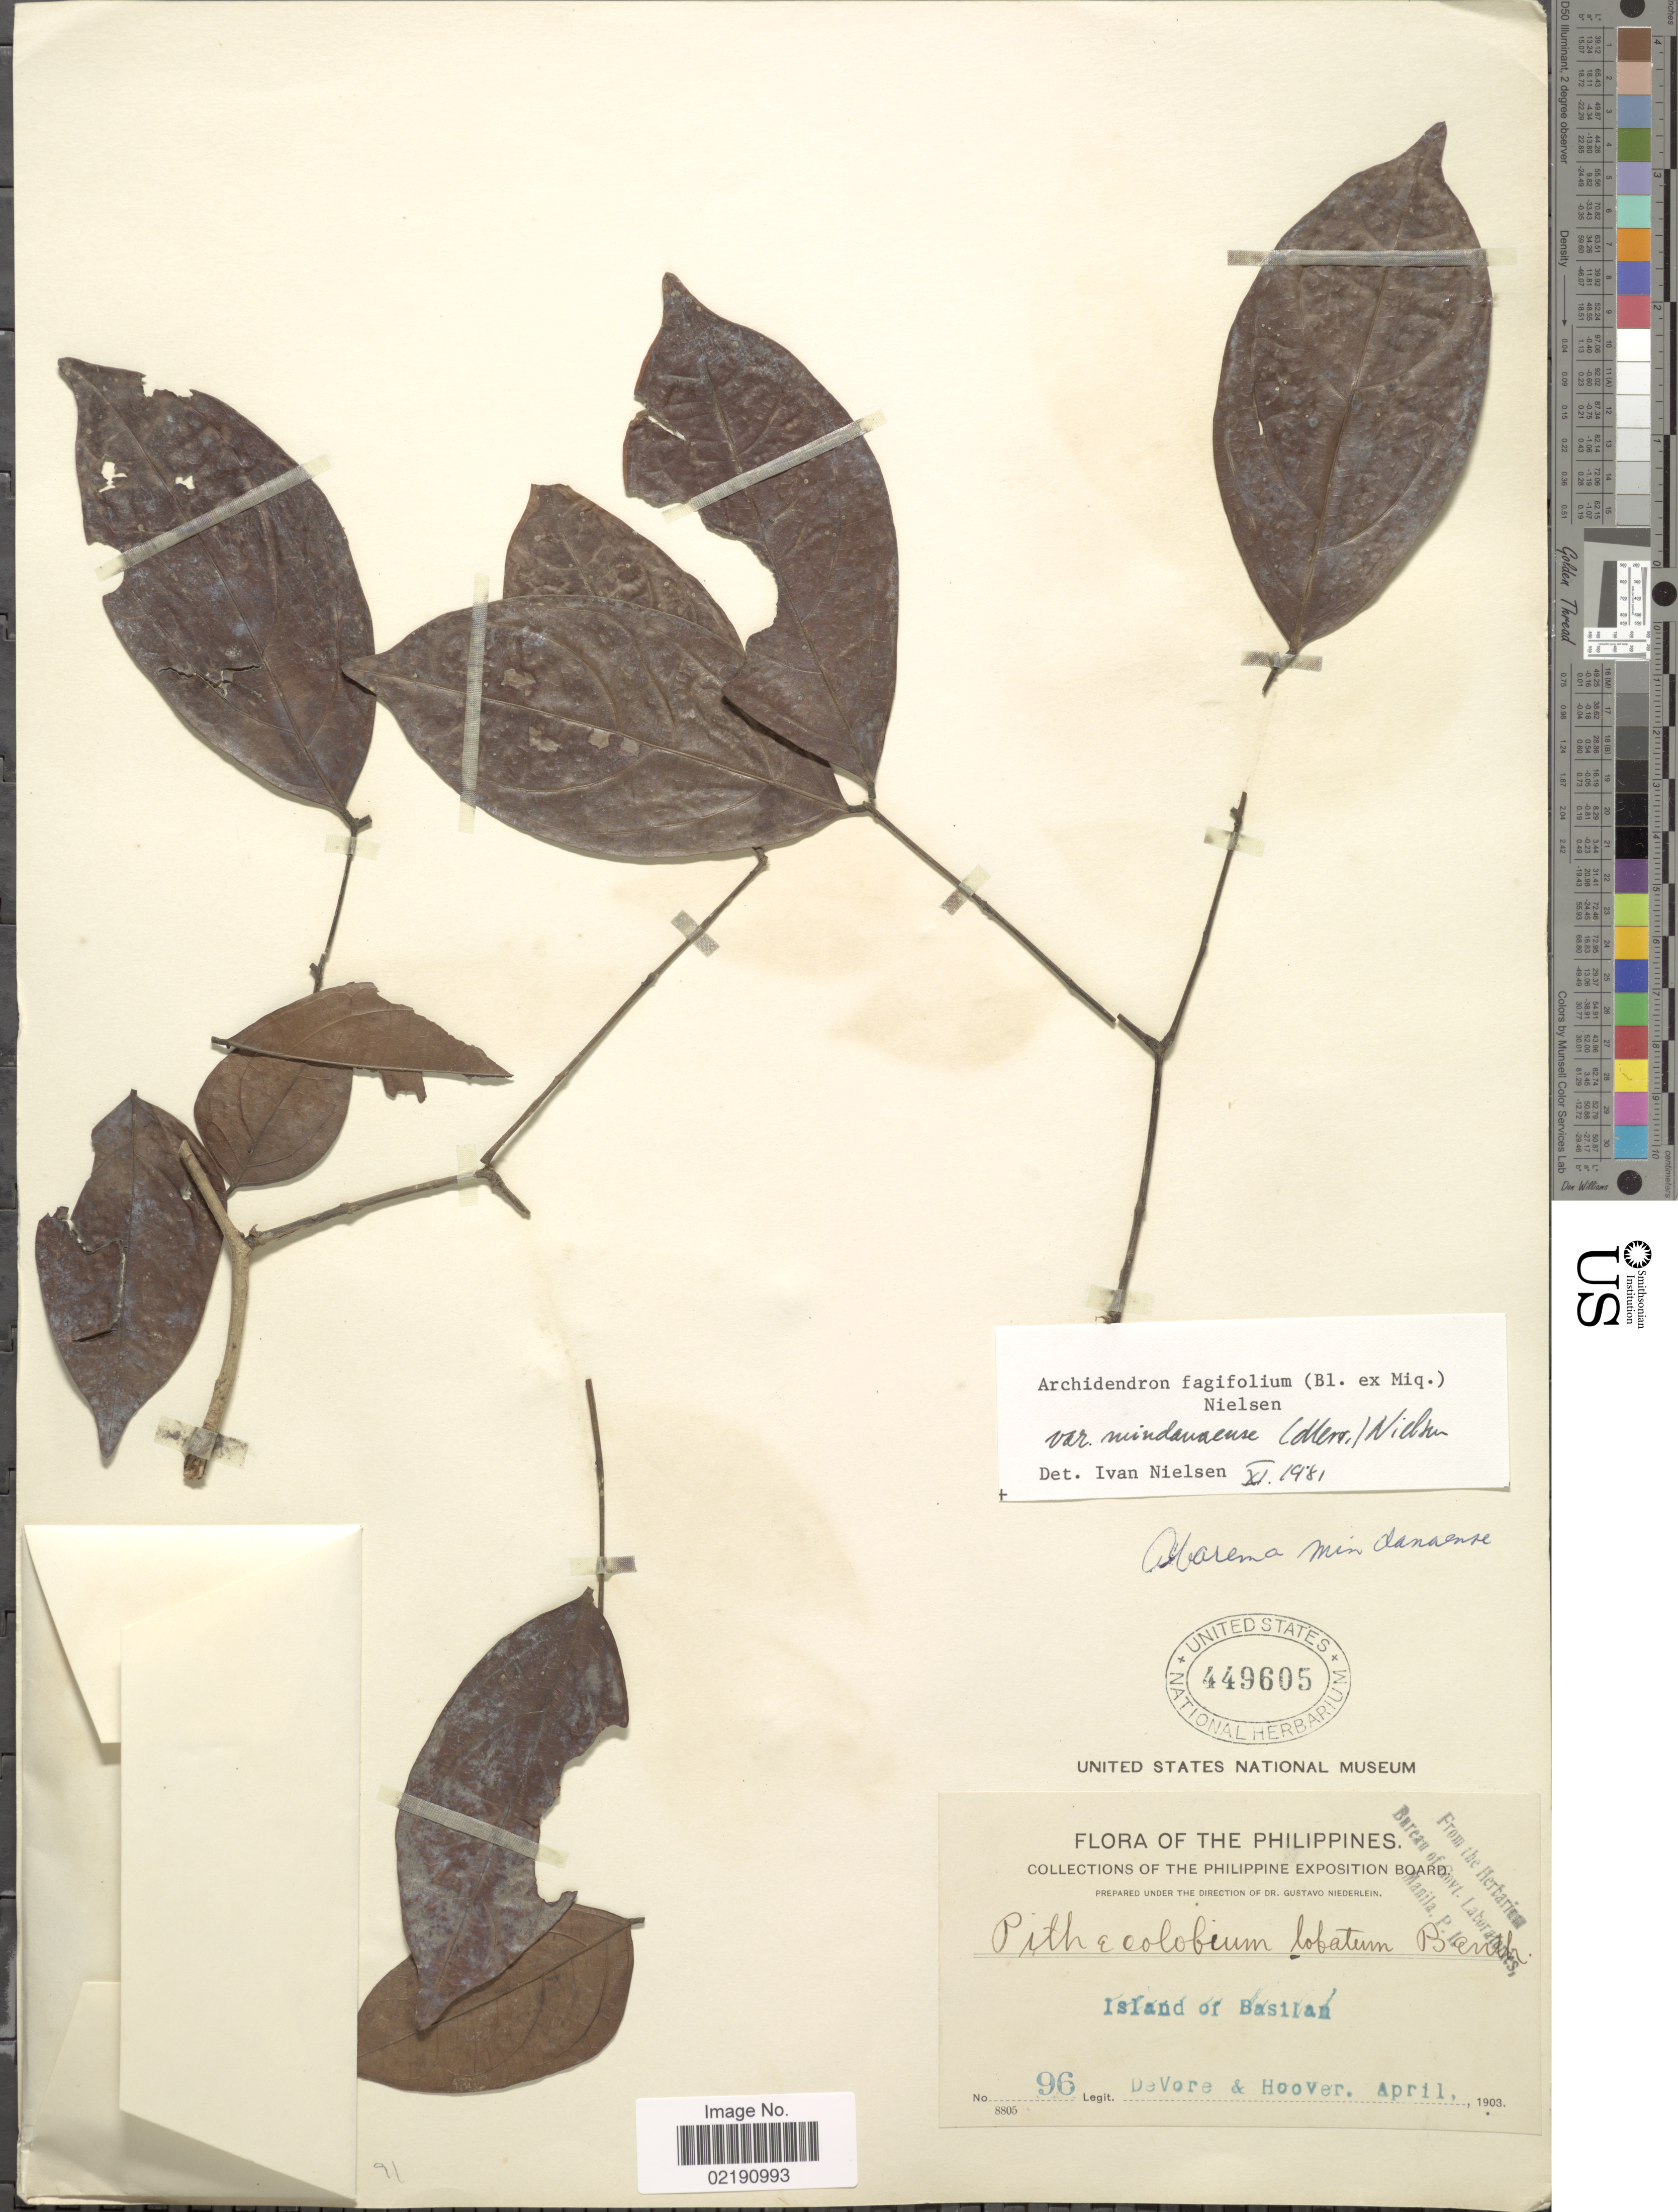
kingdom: Plantae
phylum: Tracheophyta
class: Magnoliopsida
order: Fabales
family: Fabaceae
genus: Archidendron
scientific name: Archidendron fagifolium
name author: Nielson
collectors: B. F. DeVore & -- Hoover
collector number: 96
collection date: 1903-04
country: Philippines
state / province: Muslim Mindanao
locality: Island of Basilan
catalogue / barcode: US 449605